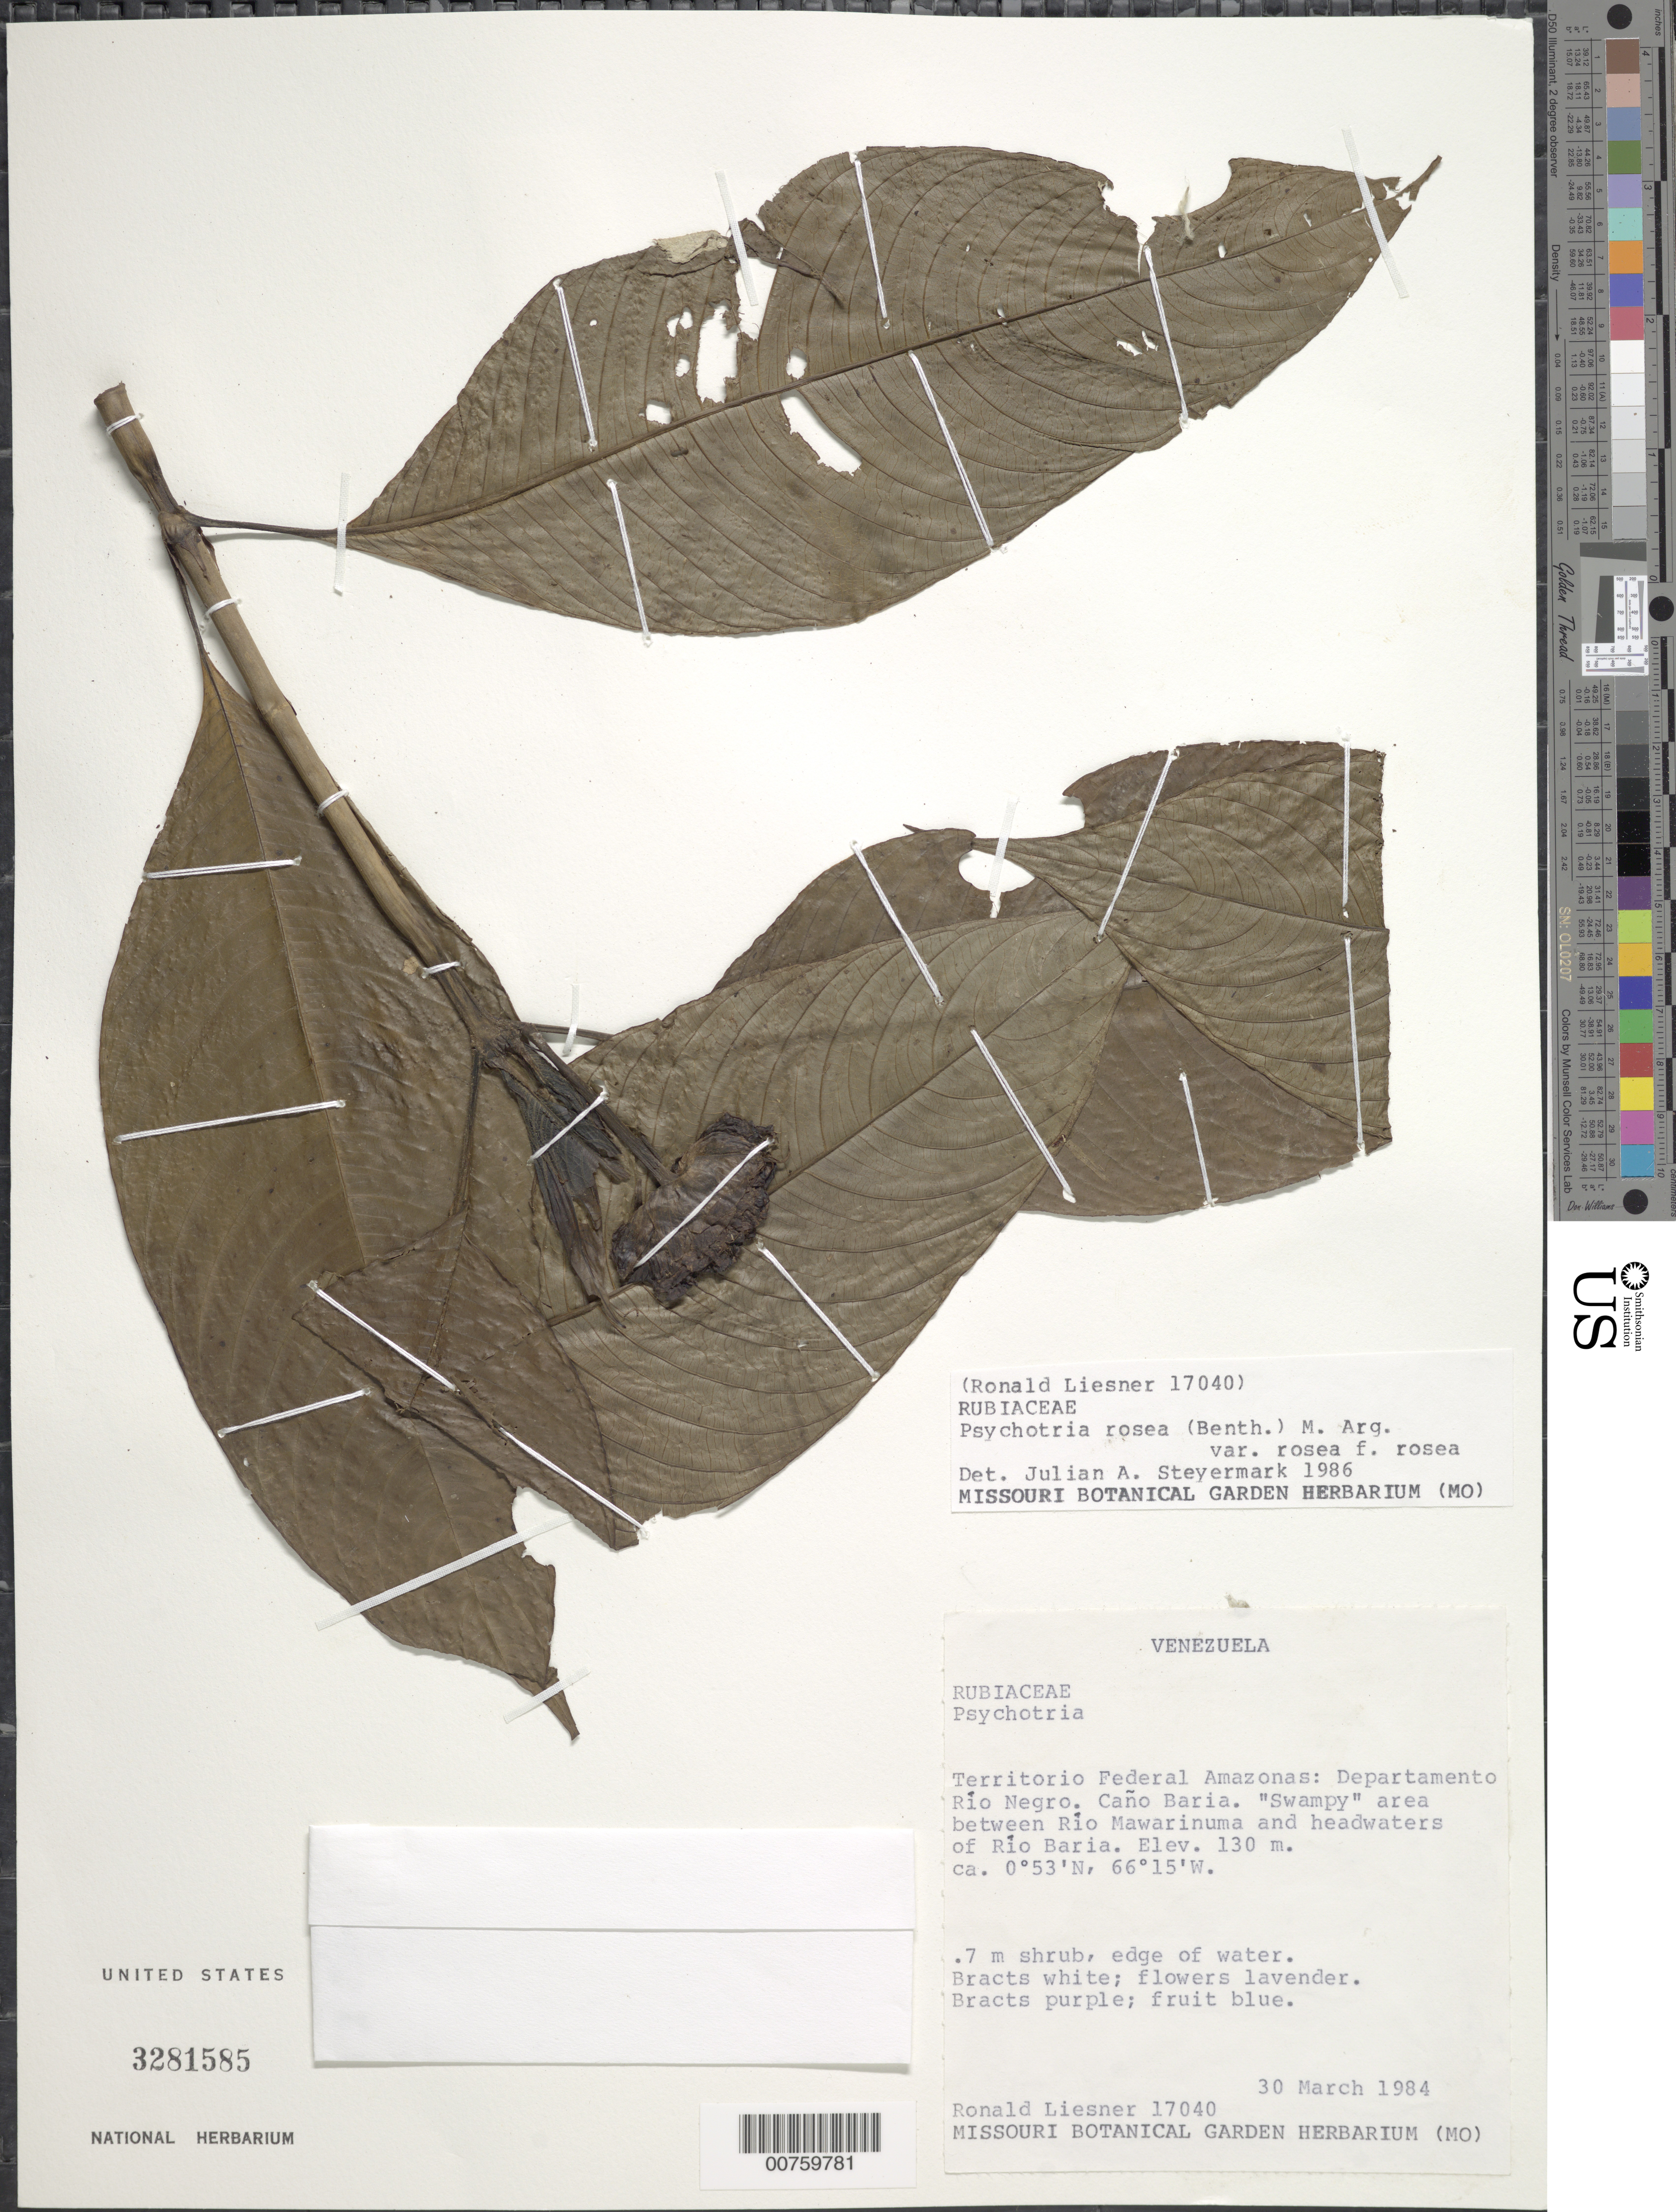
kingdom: Plantae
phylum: Tracheophyta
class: Magnoliopsida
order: Gentianales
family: Rubiaceae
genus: Psychotria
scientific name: Psychotria rosea f. rosea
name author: (Benth.) Müll. Arg.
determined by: Steyermark, Julian A., (VEN)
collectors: R. L. Liesner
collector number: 17040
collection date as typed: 30-Mar-84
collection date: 1984-03-30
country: Venezuela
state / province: Amazonas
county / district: Río Negro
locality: Caño Baria, between Río Mawarinuma and headwaters of Río Baria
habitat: Swampy area; edge of water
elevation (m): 130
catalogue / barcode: US 2381585